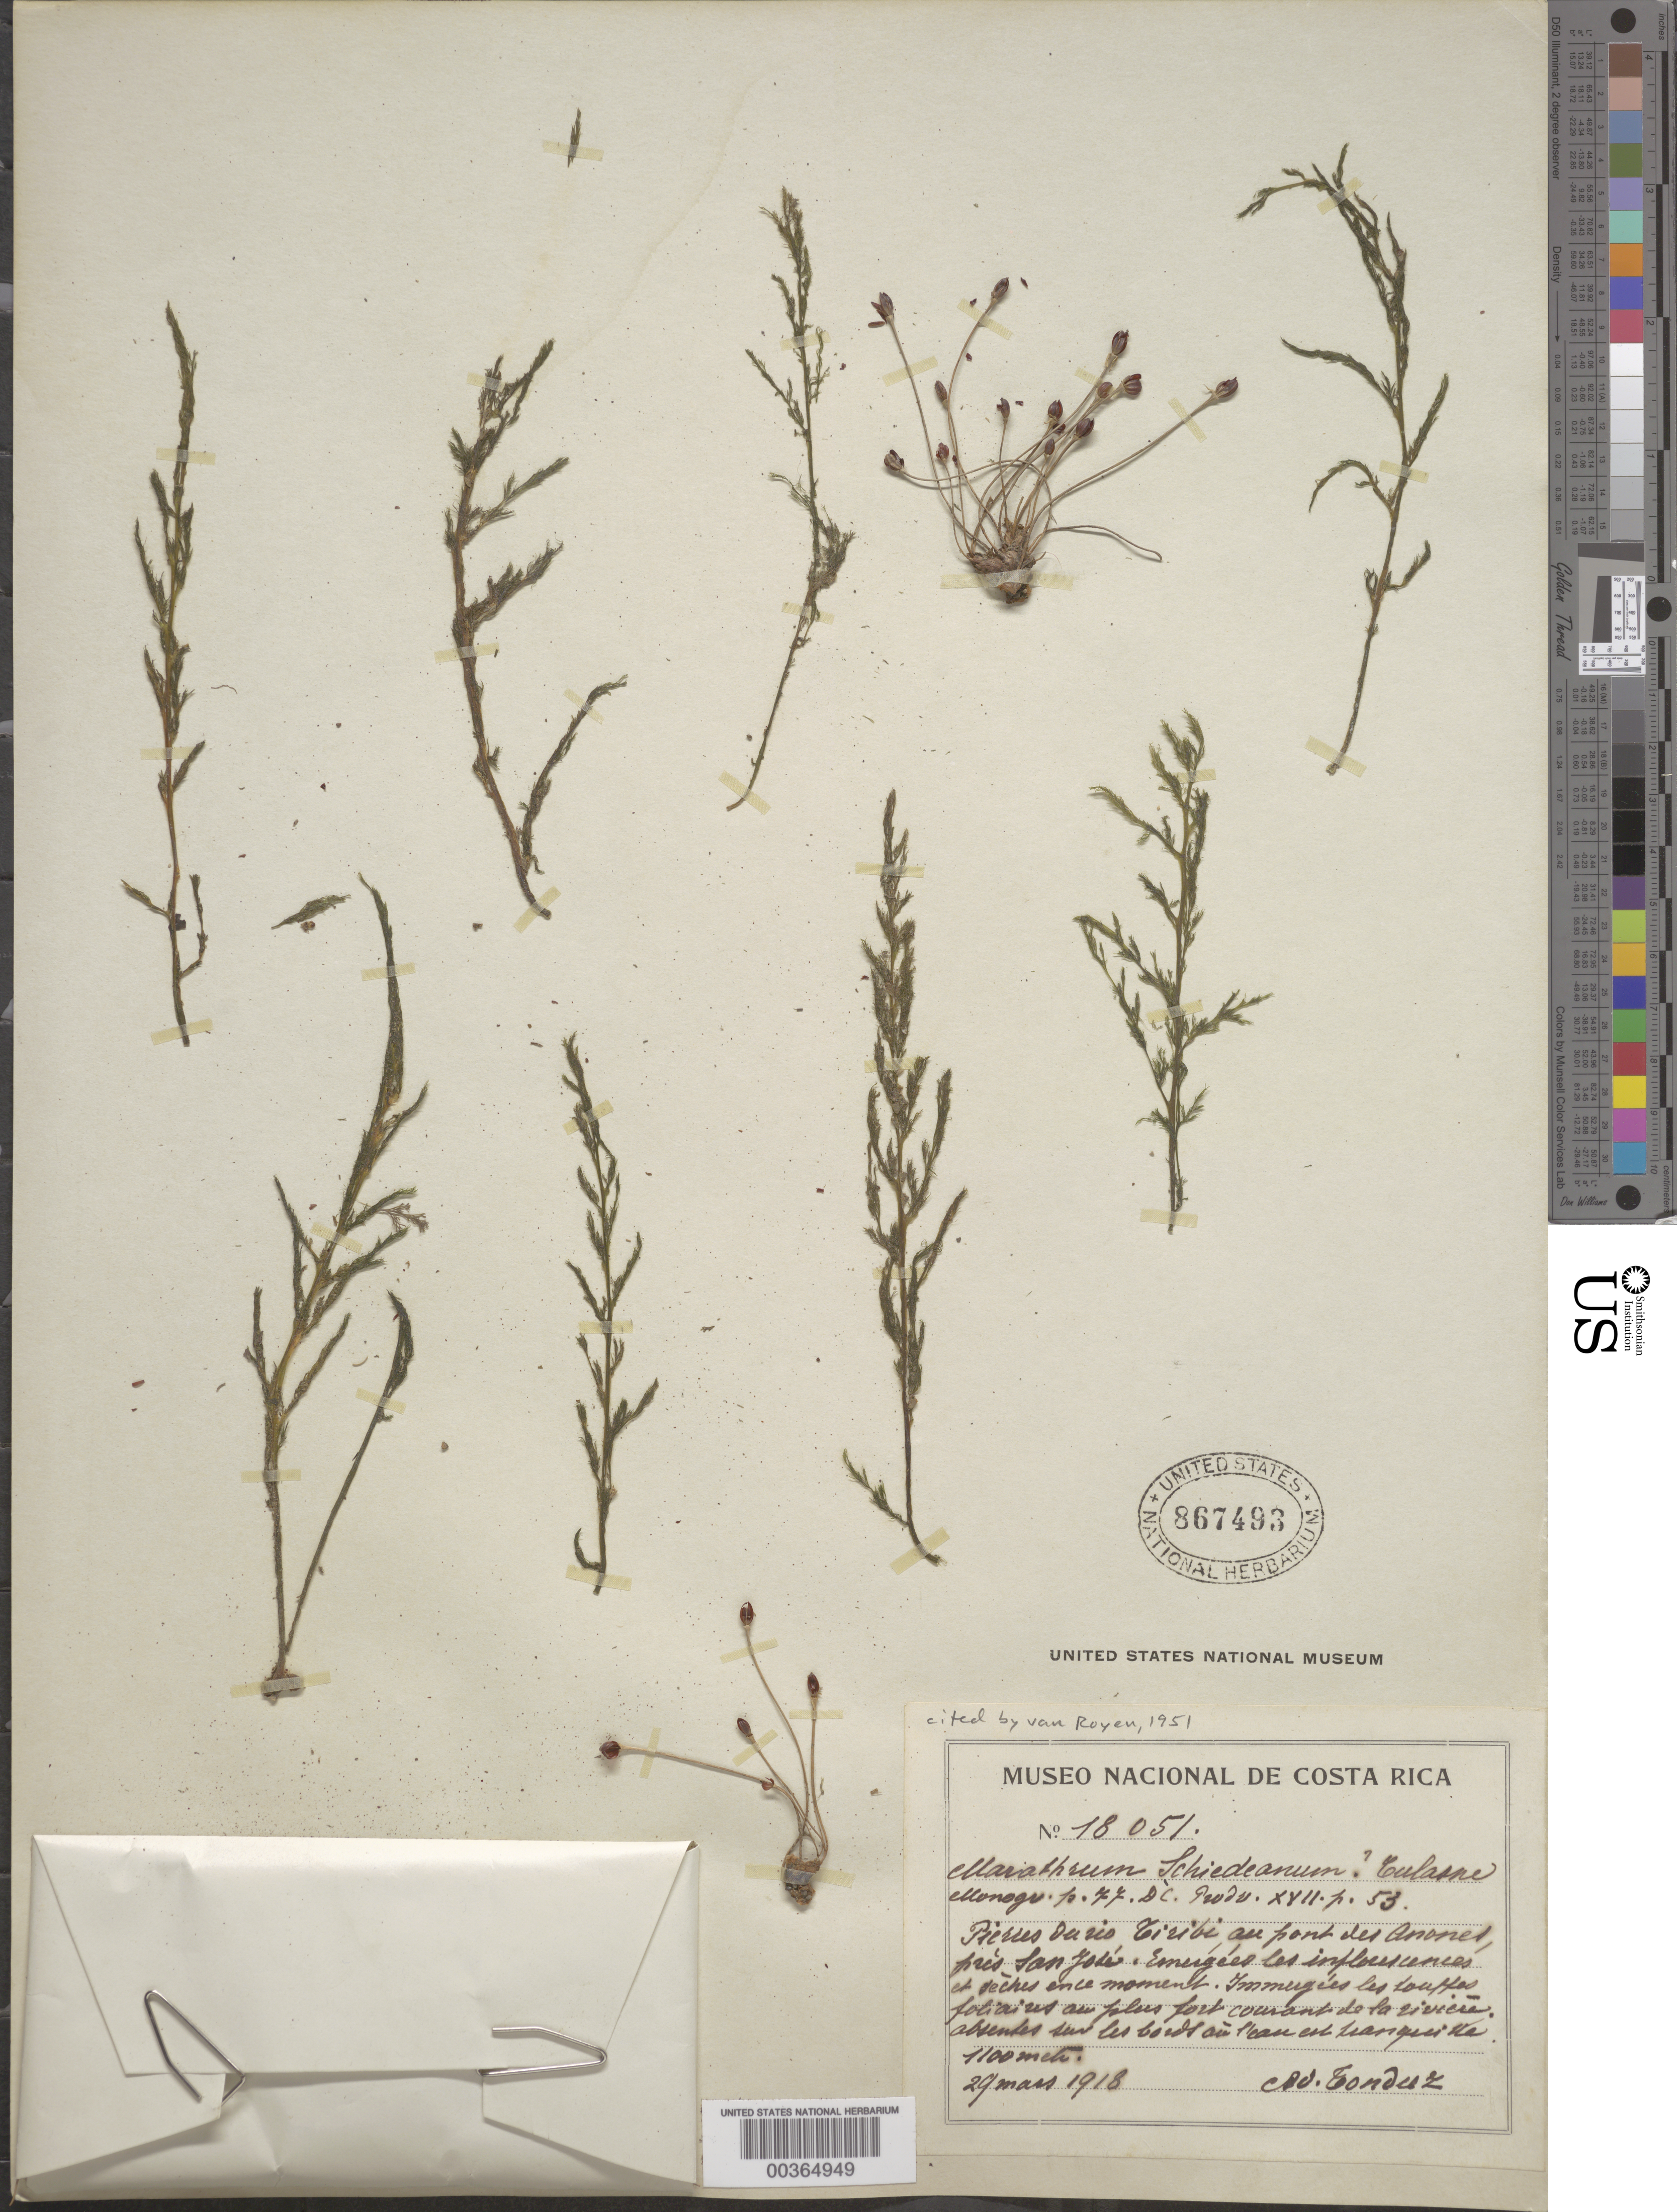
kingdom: Plantae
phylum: Tracheophyta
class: Magnoliopsida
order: Malpighiales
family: Podostemaceae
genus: Marathrum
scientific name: Marathrum schiedeanum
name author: Cham.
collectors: A. Tonduz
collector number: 18051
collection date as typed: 29 Mar 1918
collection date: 1918-03-29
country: Costa Rica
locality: Tiribi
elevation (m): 1100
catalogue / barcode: US 867493